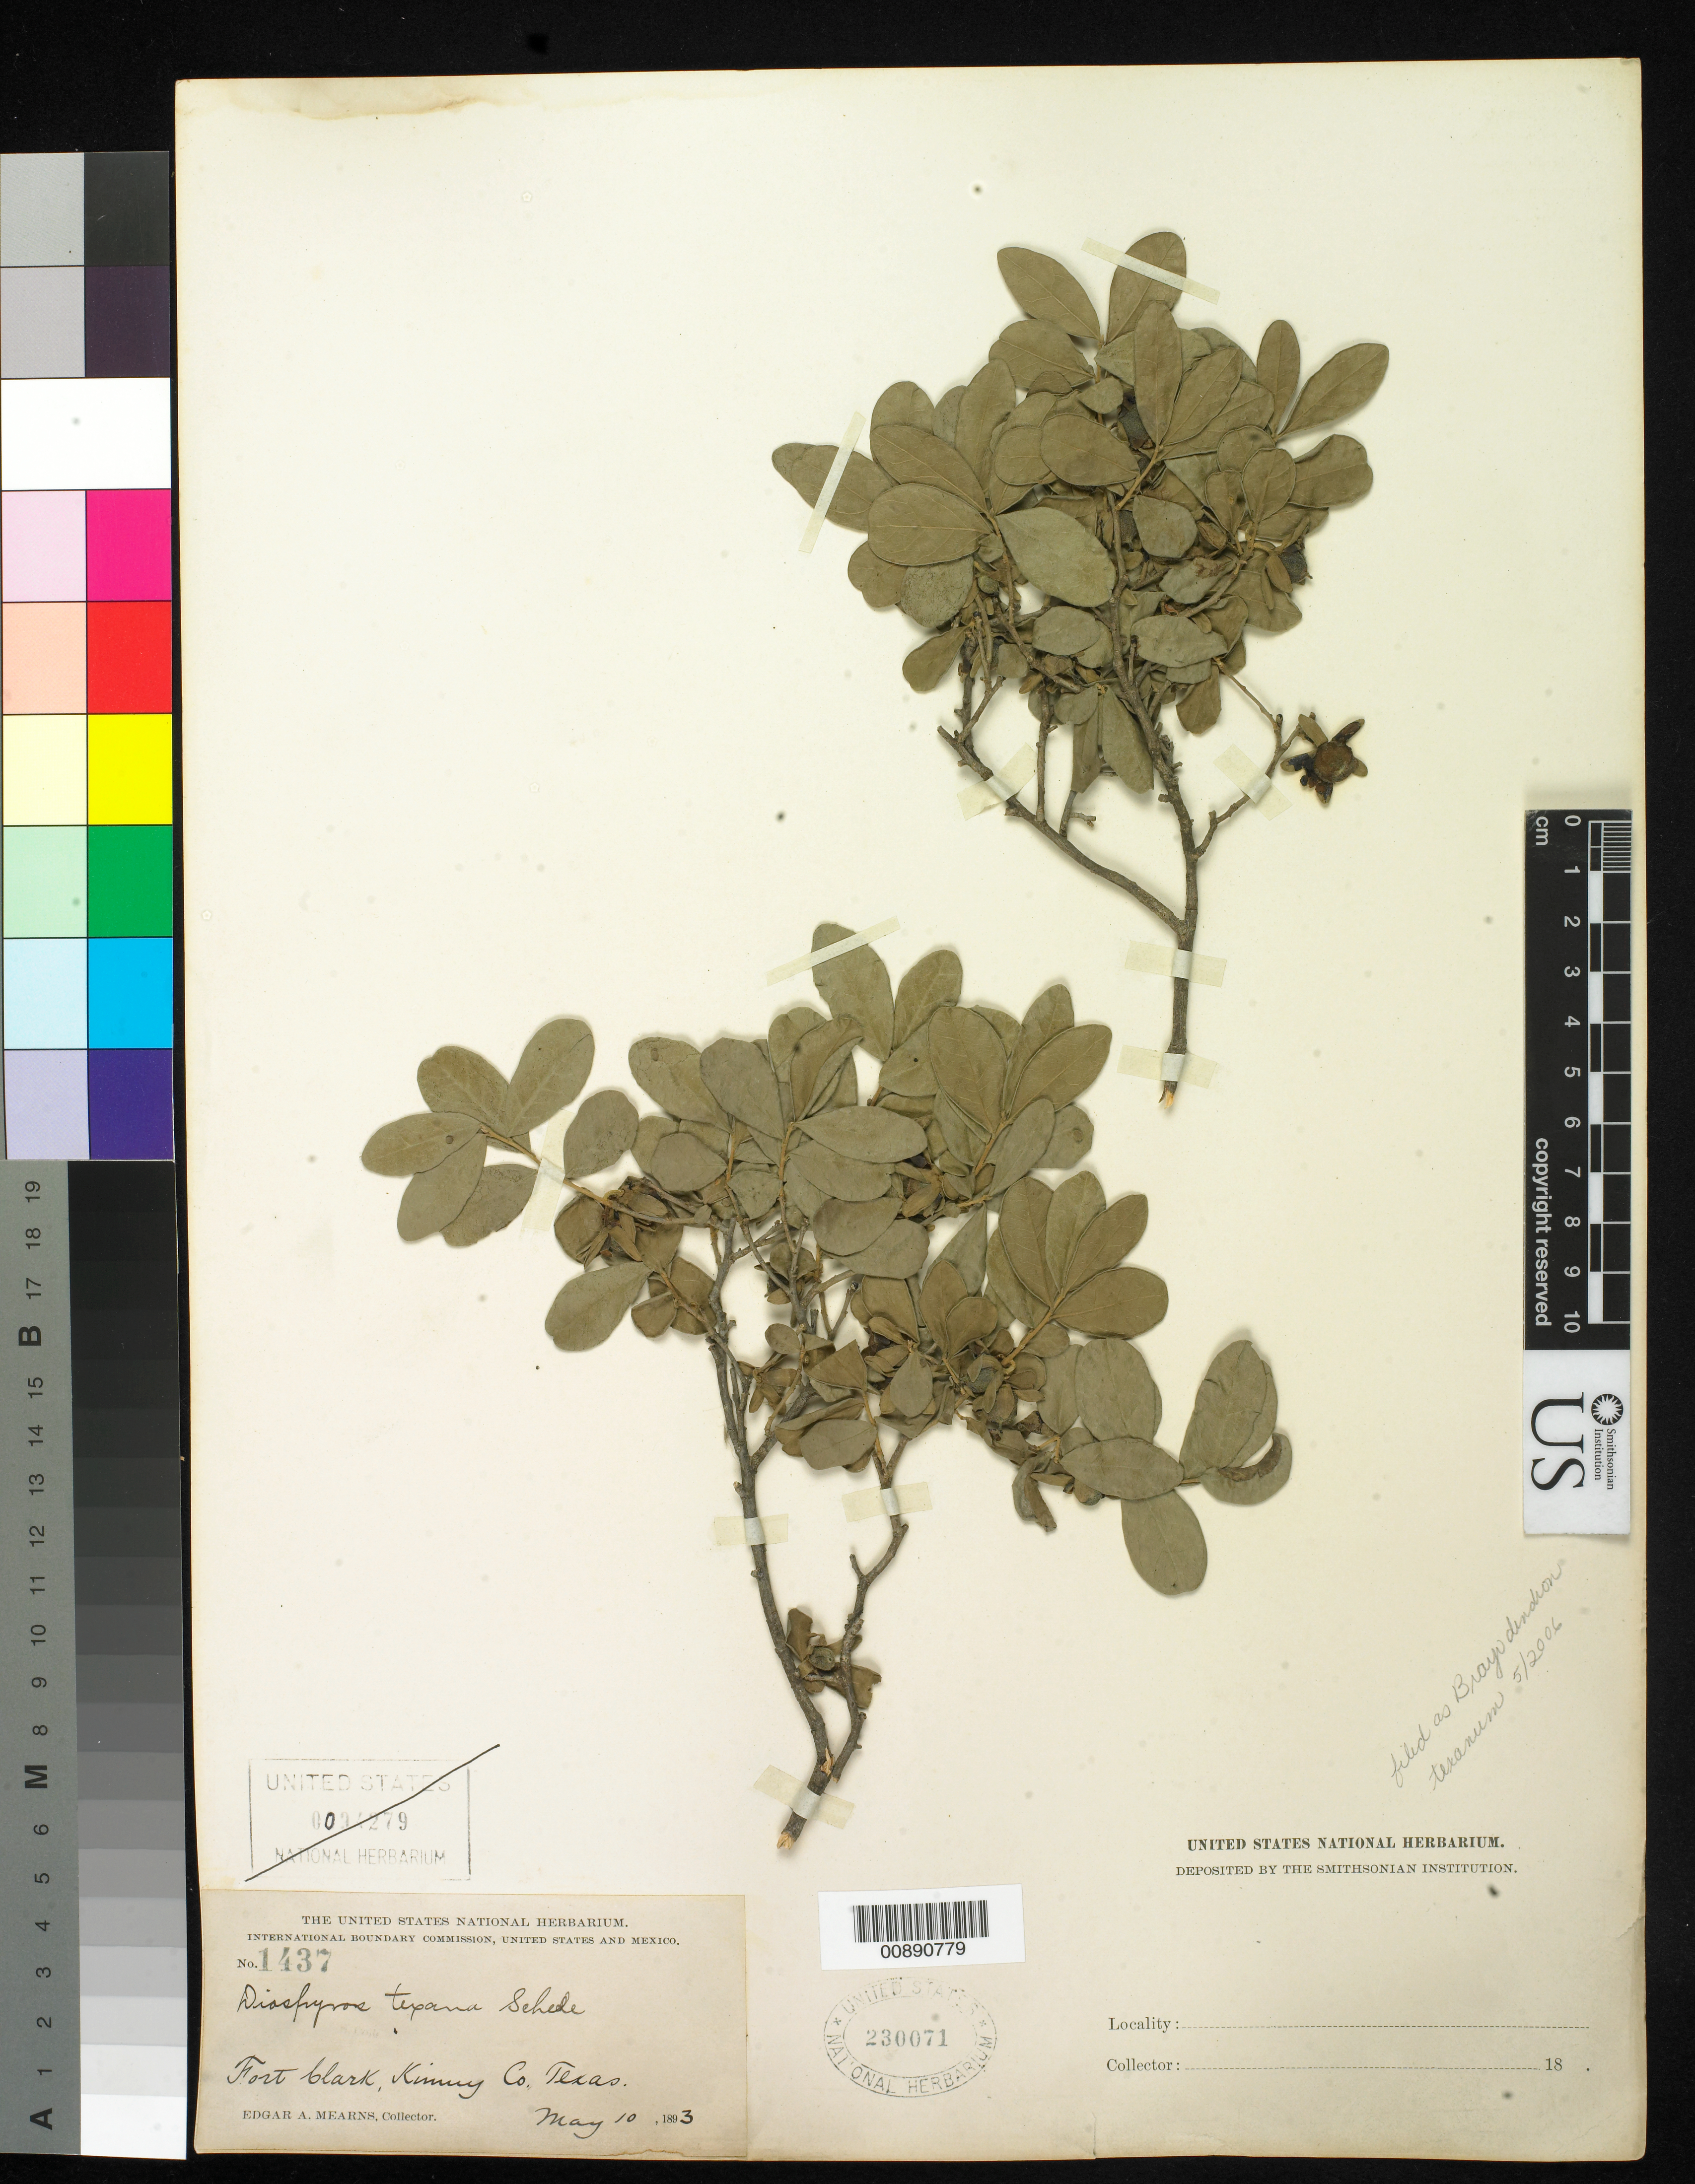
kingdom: Plantae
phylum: Tracheophyta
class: Magnoliopsida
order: Ericales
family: Ebenaceae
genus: Diospyros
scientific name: Diospyros texana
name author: Scheele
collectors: E. A. Mearns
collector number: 1437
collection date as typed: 10 May 1893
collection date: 1893-05-10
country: United States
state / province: Texas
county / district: Kinney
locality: Fort Clark, Kinney County, Texas.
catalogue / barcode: US 230071